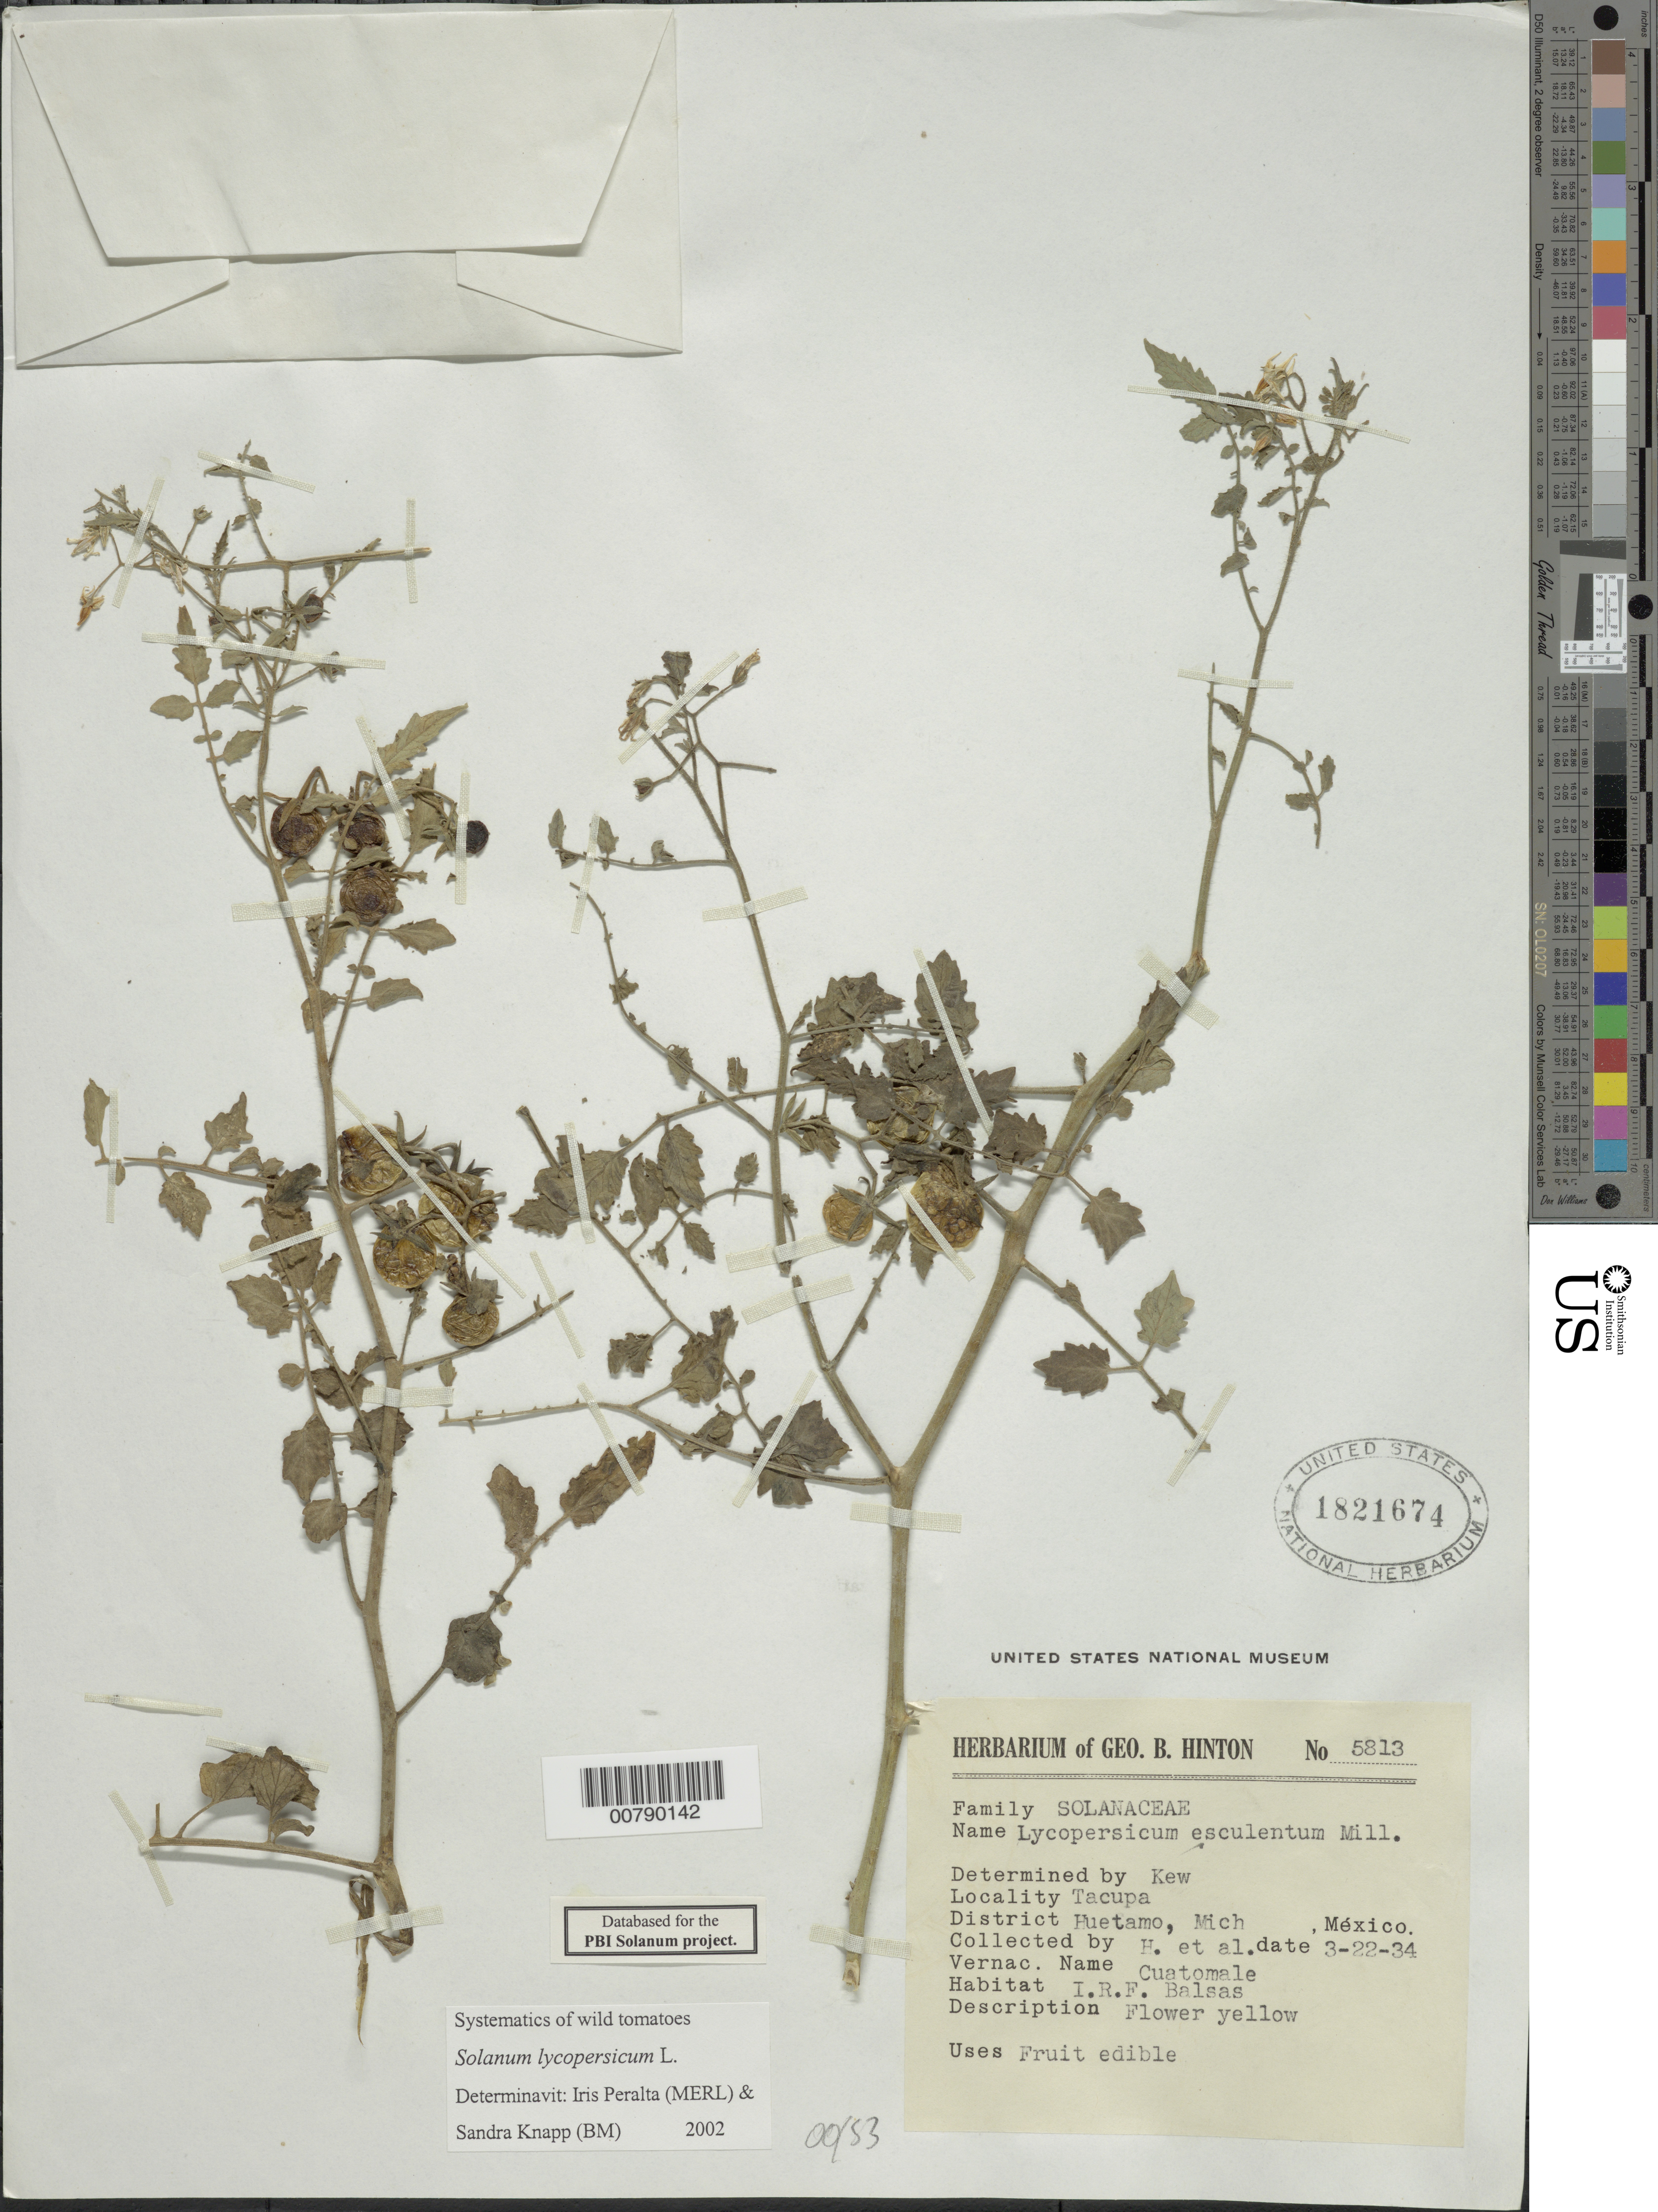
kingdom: Plantae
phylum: Tracheophyta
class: Magnoliopsida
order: Solanales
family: Solanaceae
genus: Solanum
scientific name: Solanum lycopersicum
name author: L.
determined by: Peralta, Iris E.; Knapp, S. D.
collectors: G. B. Hinton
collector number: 5813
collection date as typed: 22 Mar 1934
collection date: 1934-03-22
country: Mexico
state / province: Michoacán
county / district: Huetamo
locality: Tacupa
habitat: I.R.F. Balsas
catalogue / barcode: US 1821674